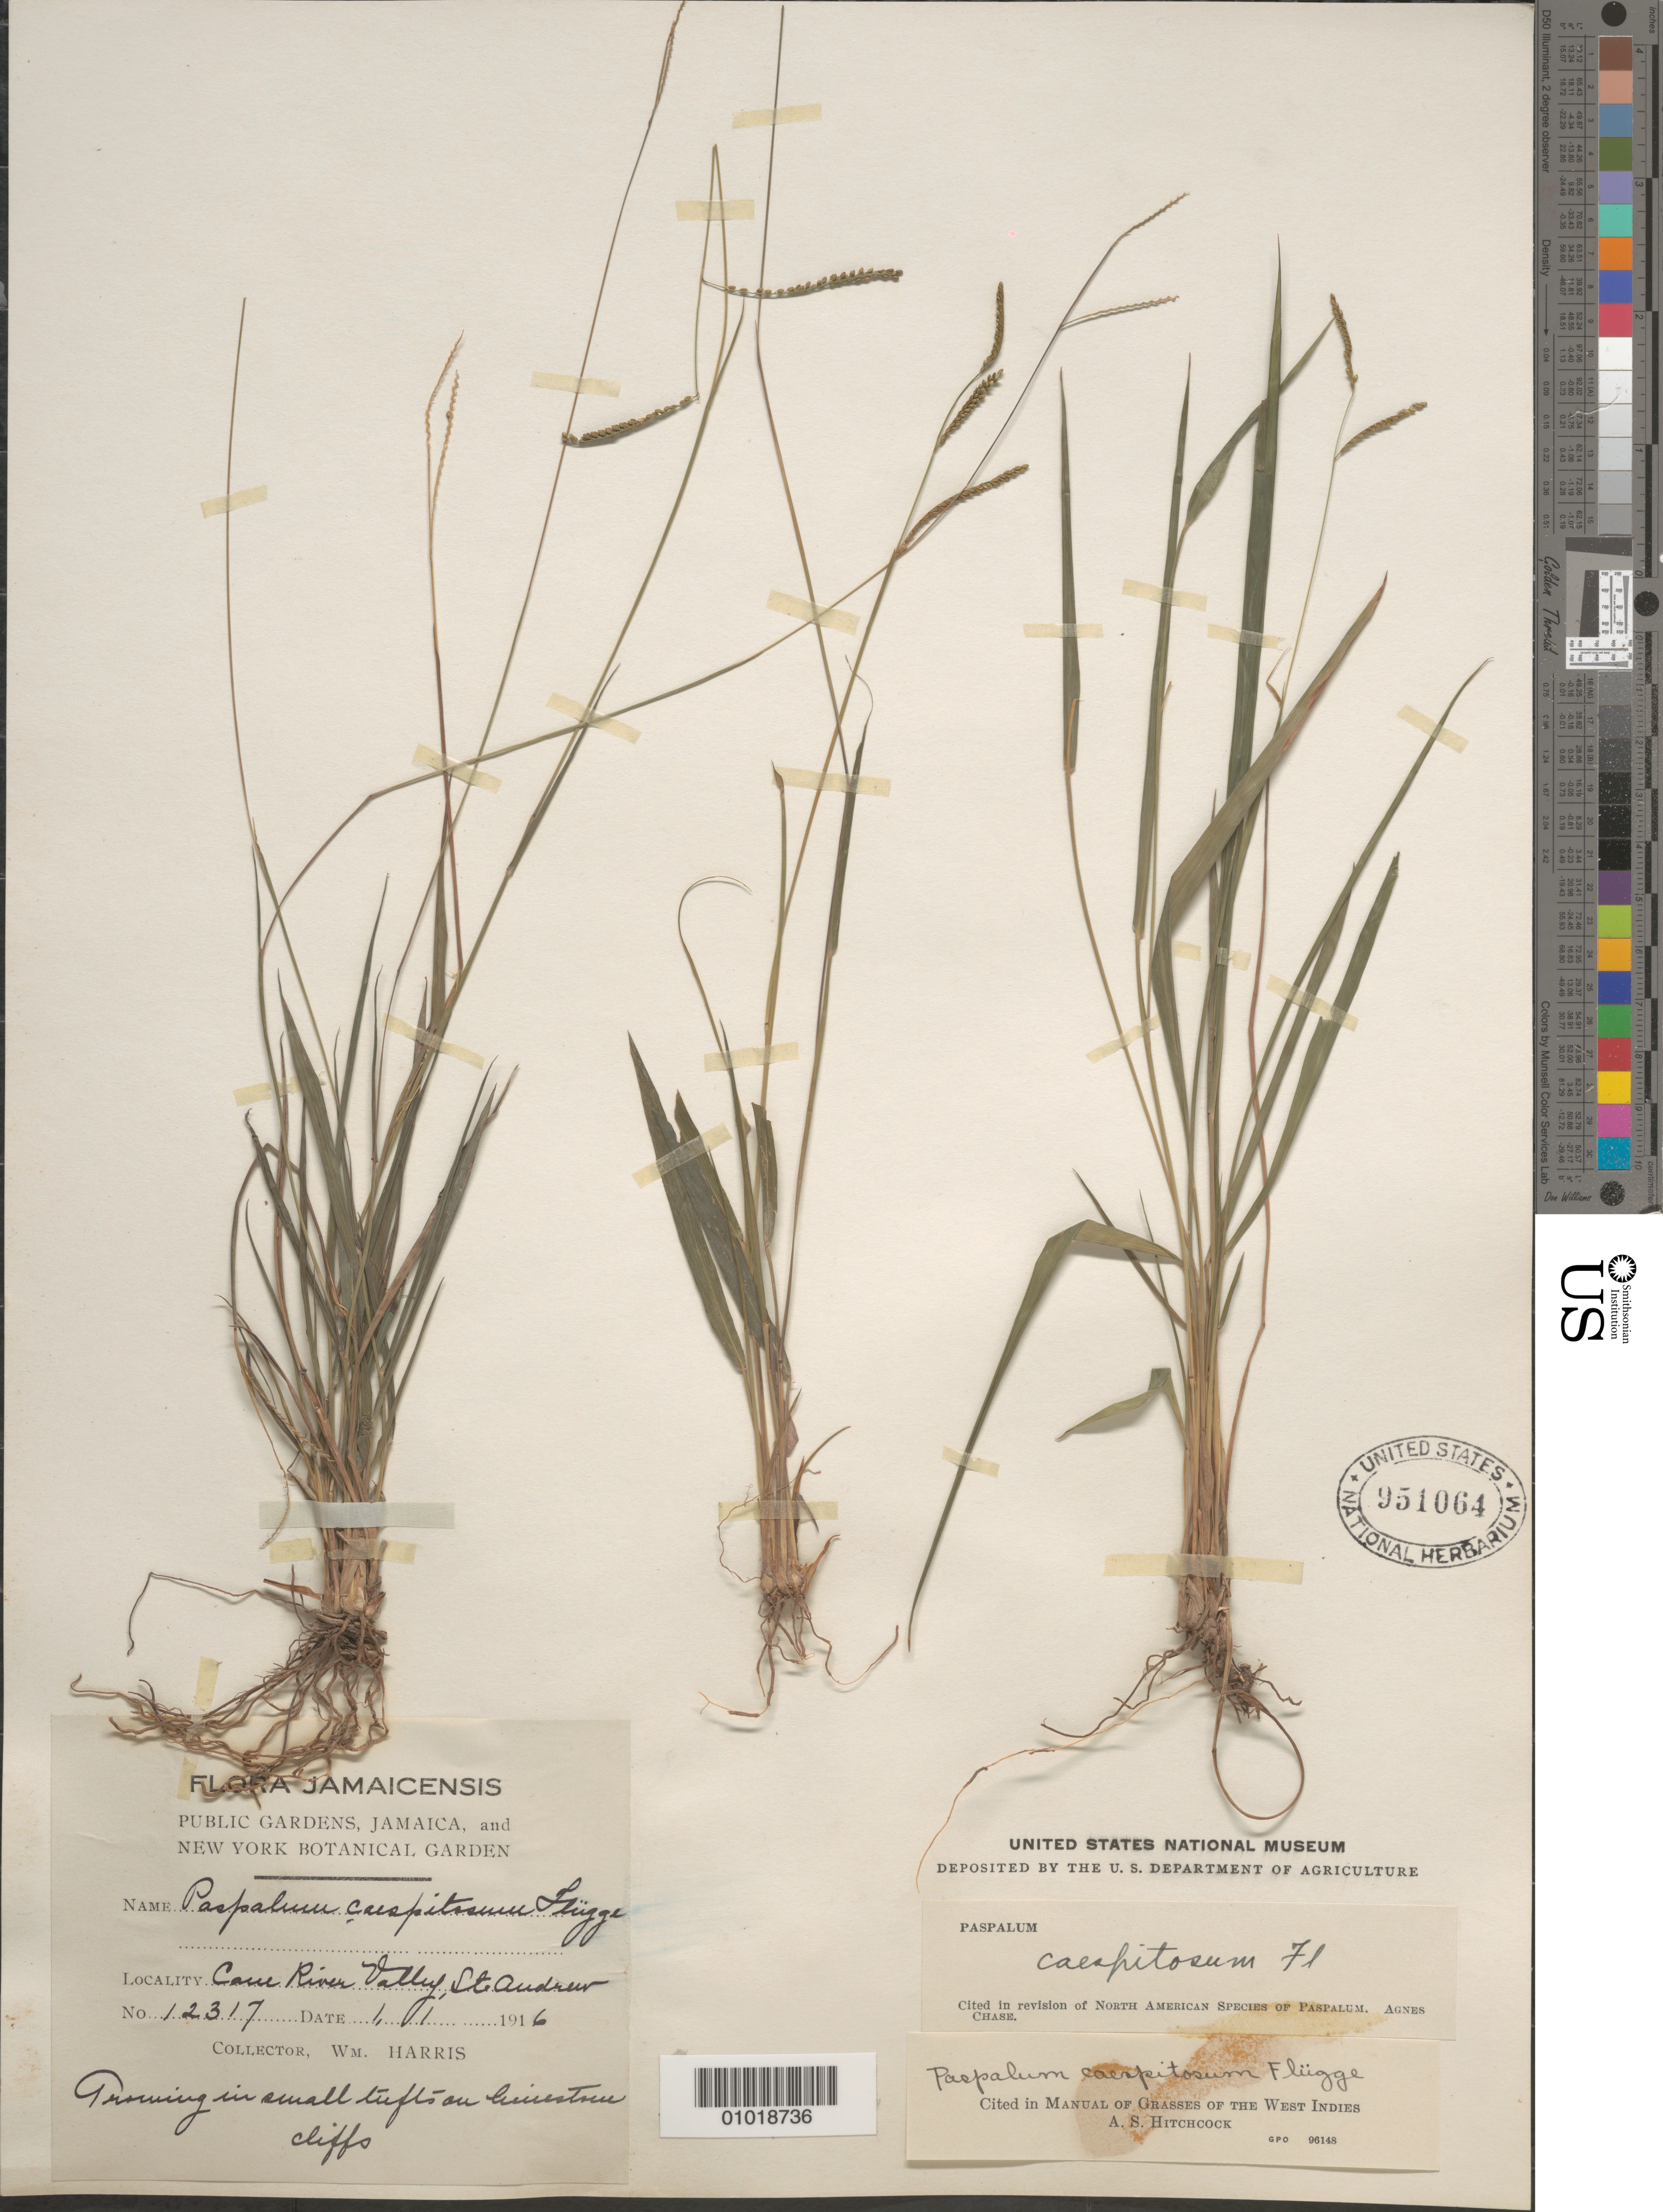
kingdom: Plantae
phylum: Tracheophyta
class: Liliopsida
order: Poales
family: Poaceae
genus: Paspalum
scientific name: Paspalum caespitosum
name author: Flüggé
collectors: W. Harris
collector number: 12317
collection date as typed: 01 Jan 1916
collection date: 1916-01-01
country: Jamaica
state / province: Saint Andrew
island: Jamaica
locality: Cane River Valley,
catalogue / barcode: US 951064